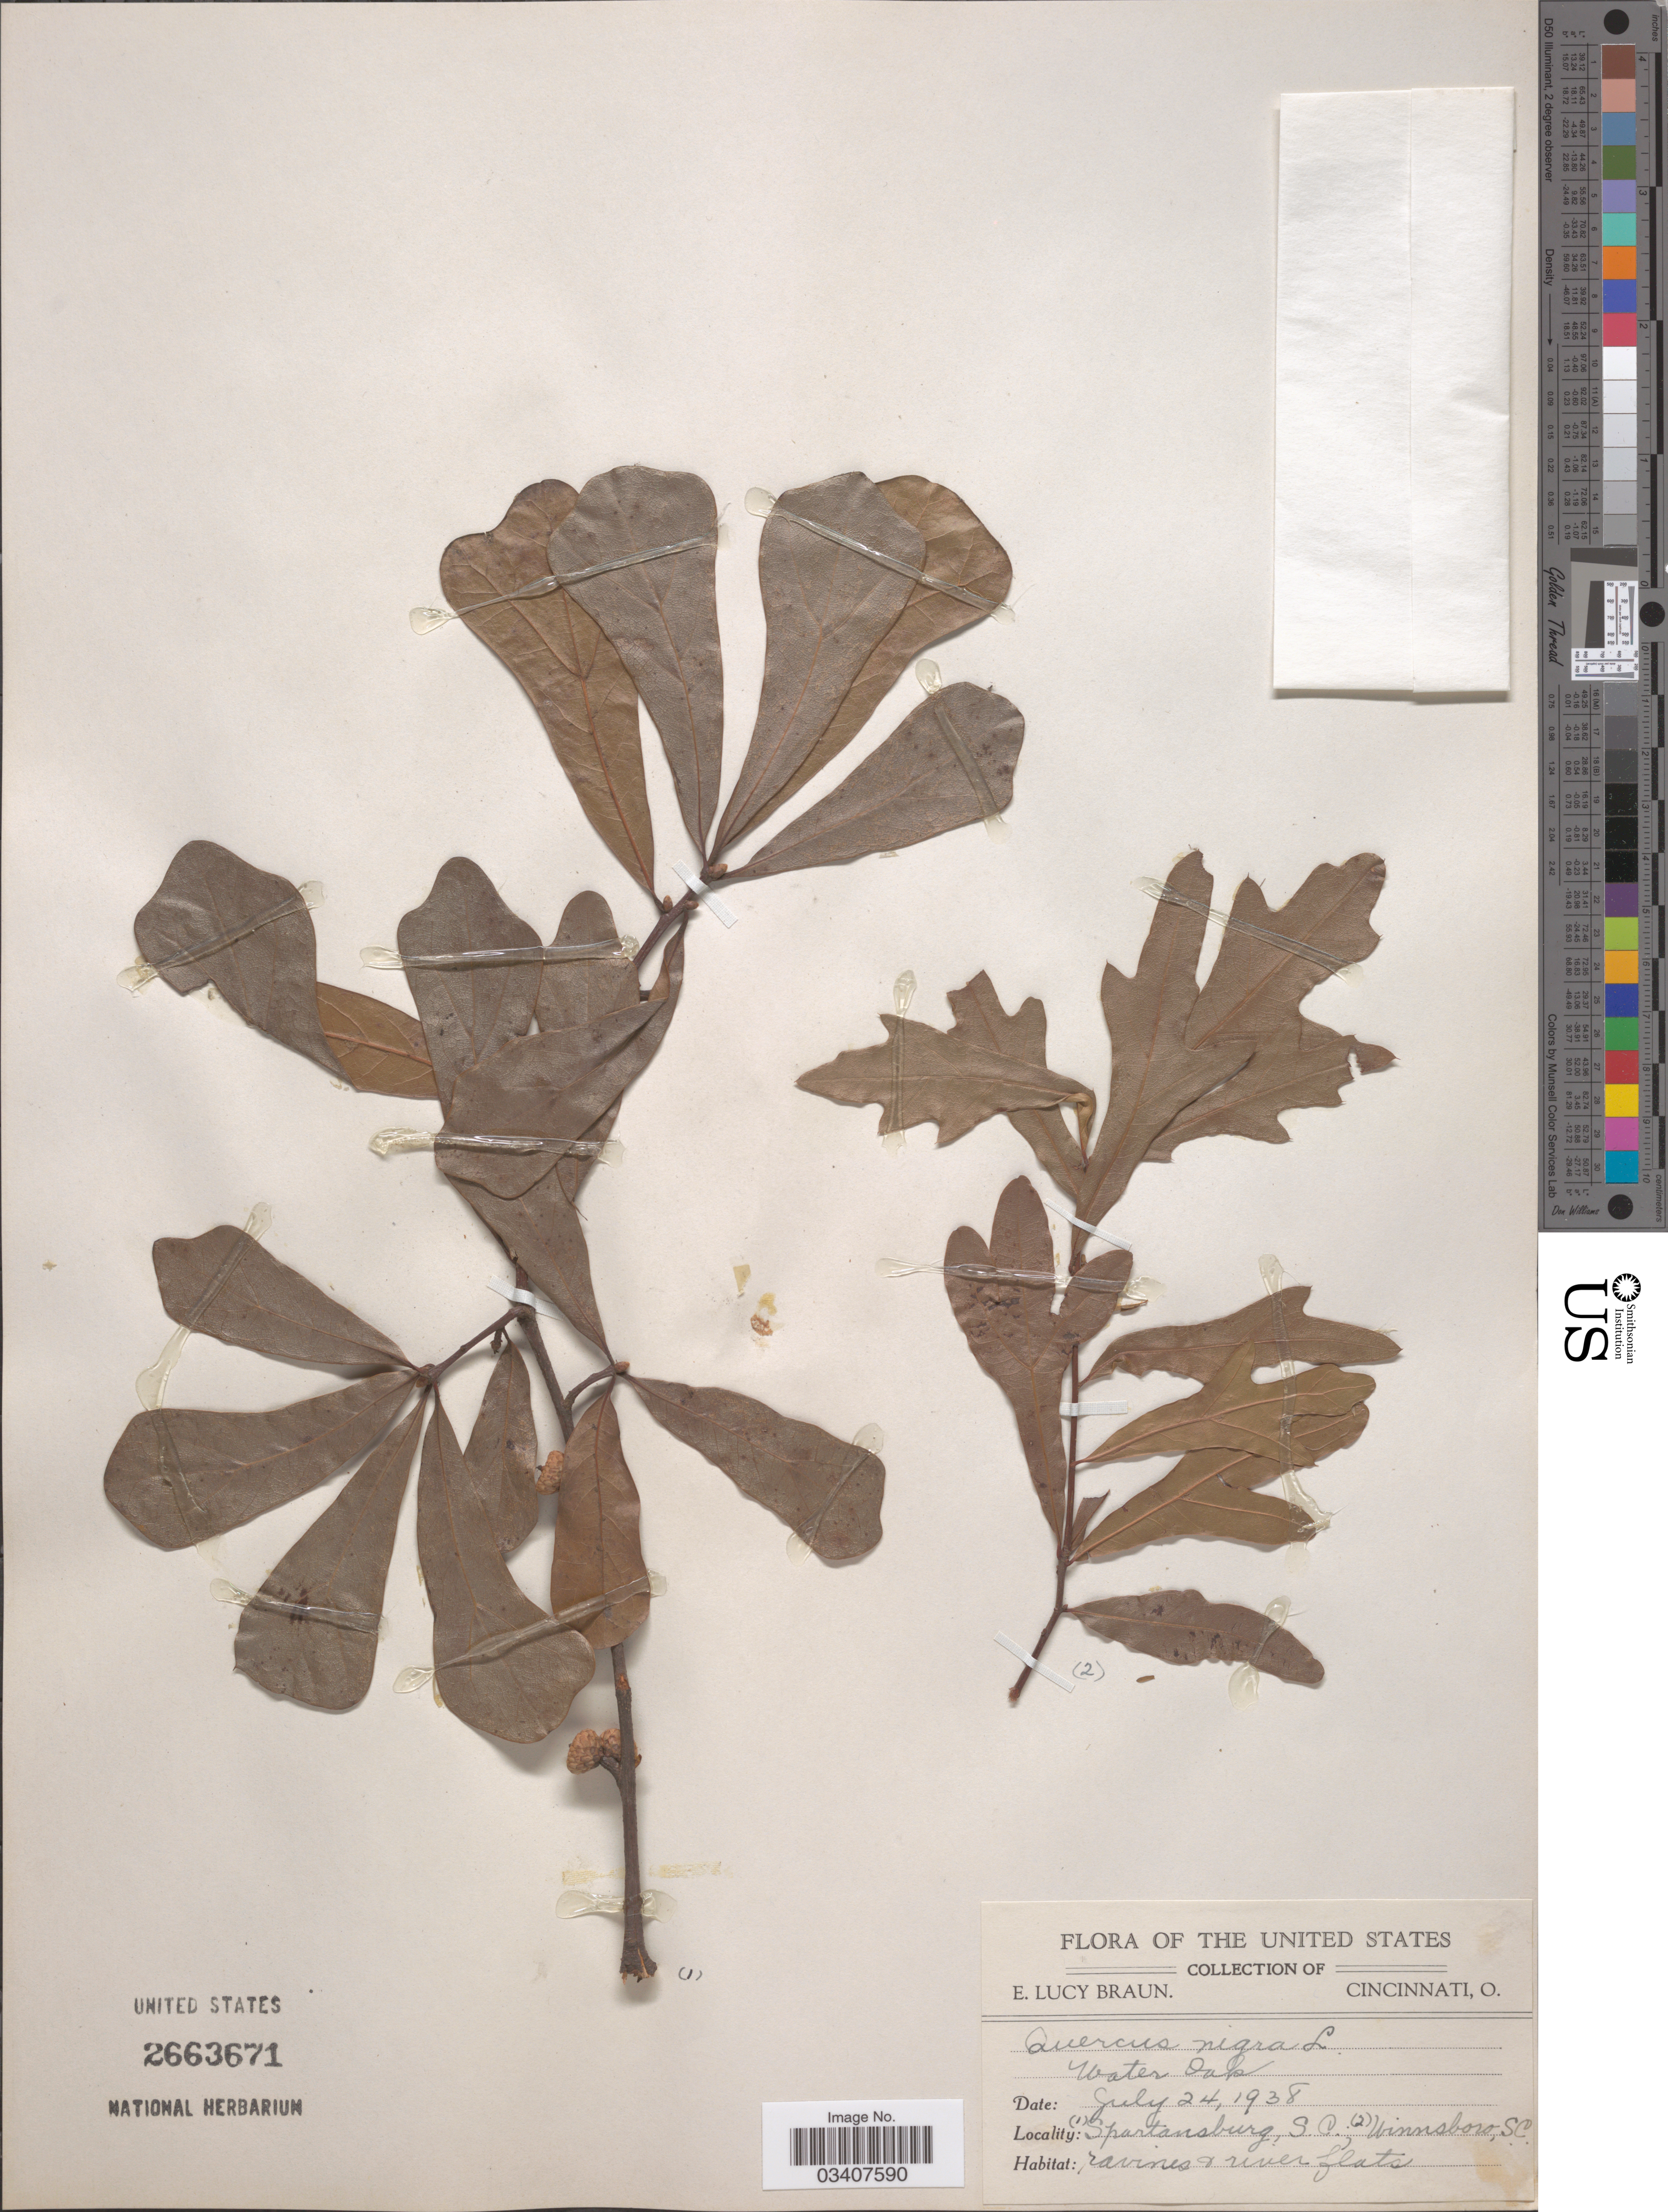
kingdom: Plantae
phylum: Tracheophyta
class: Magnoliopsida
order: Fagales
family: Fagaceae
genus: Quercus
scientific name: Quercus nigra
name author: L.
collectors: E. L. Braun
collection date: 1938-07-24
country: United States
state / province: South Carolina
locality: Spartansburg, Winnsboro.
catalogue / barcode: US 2663671